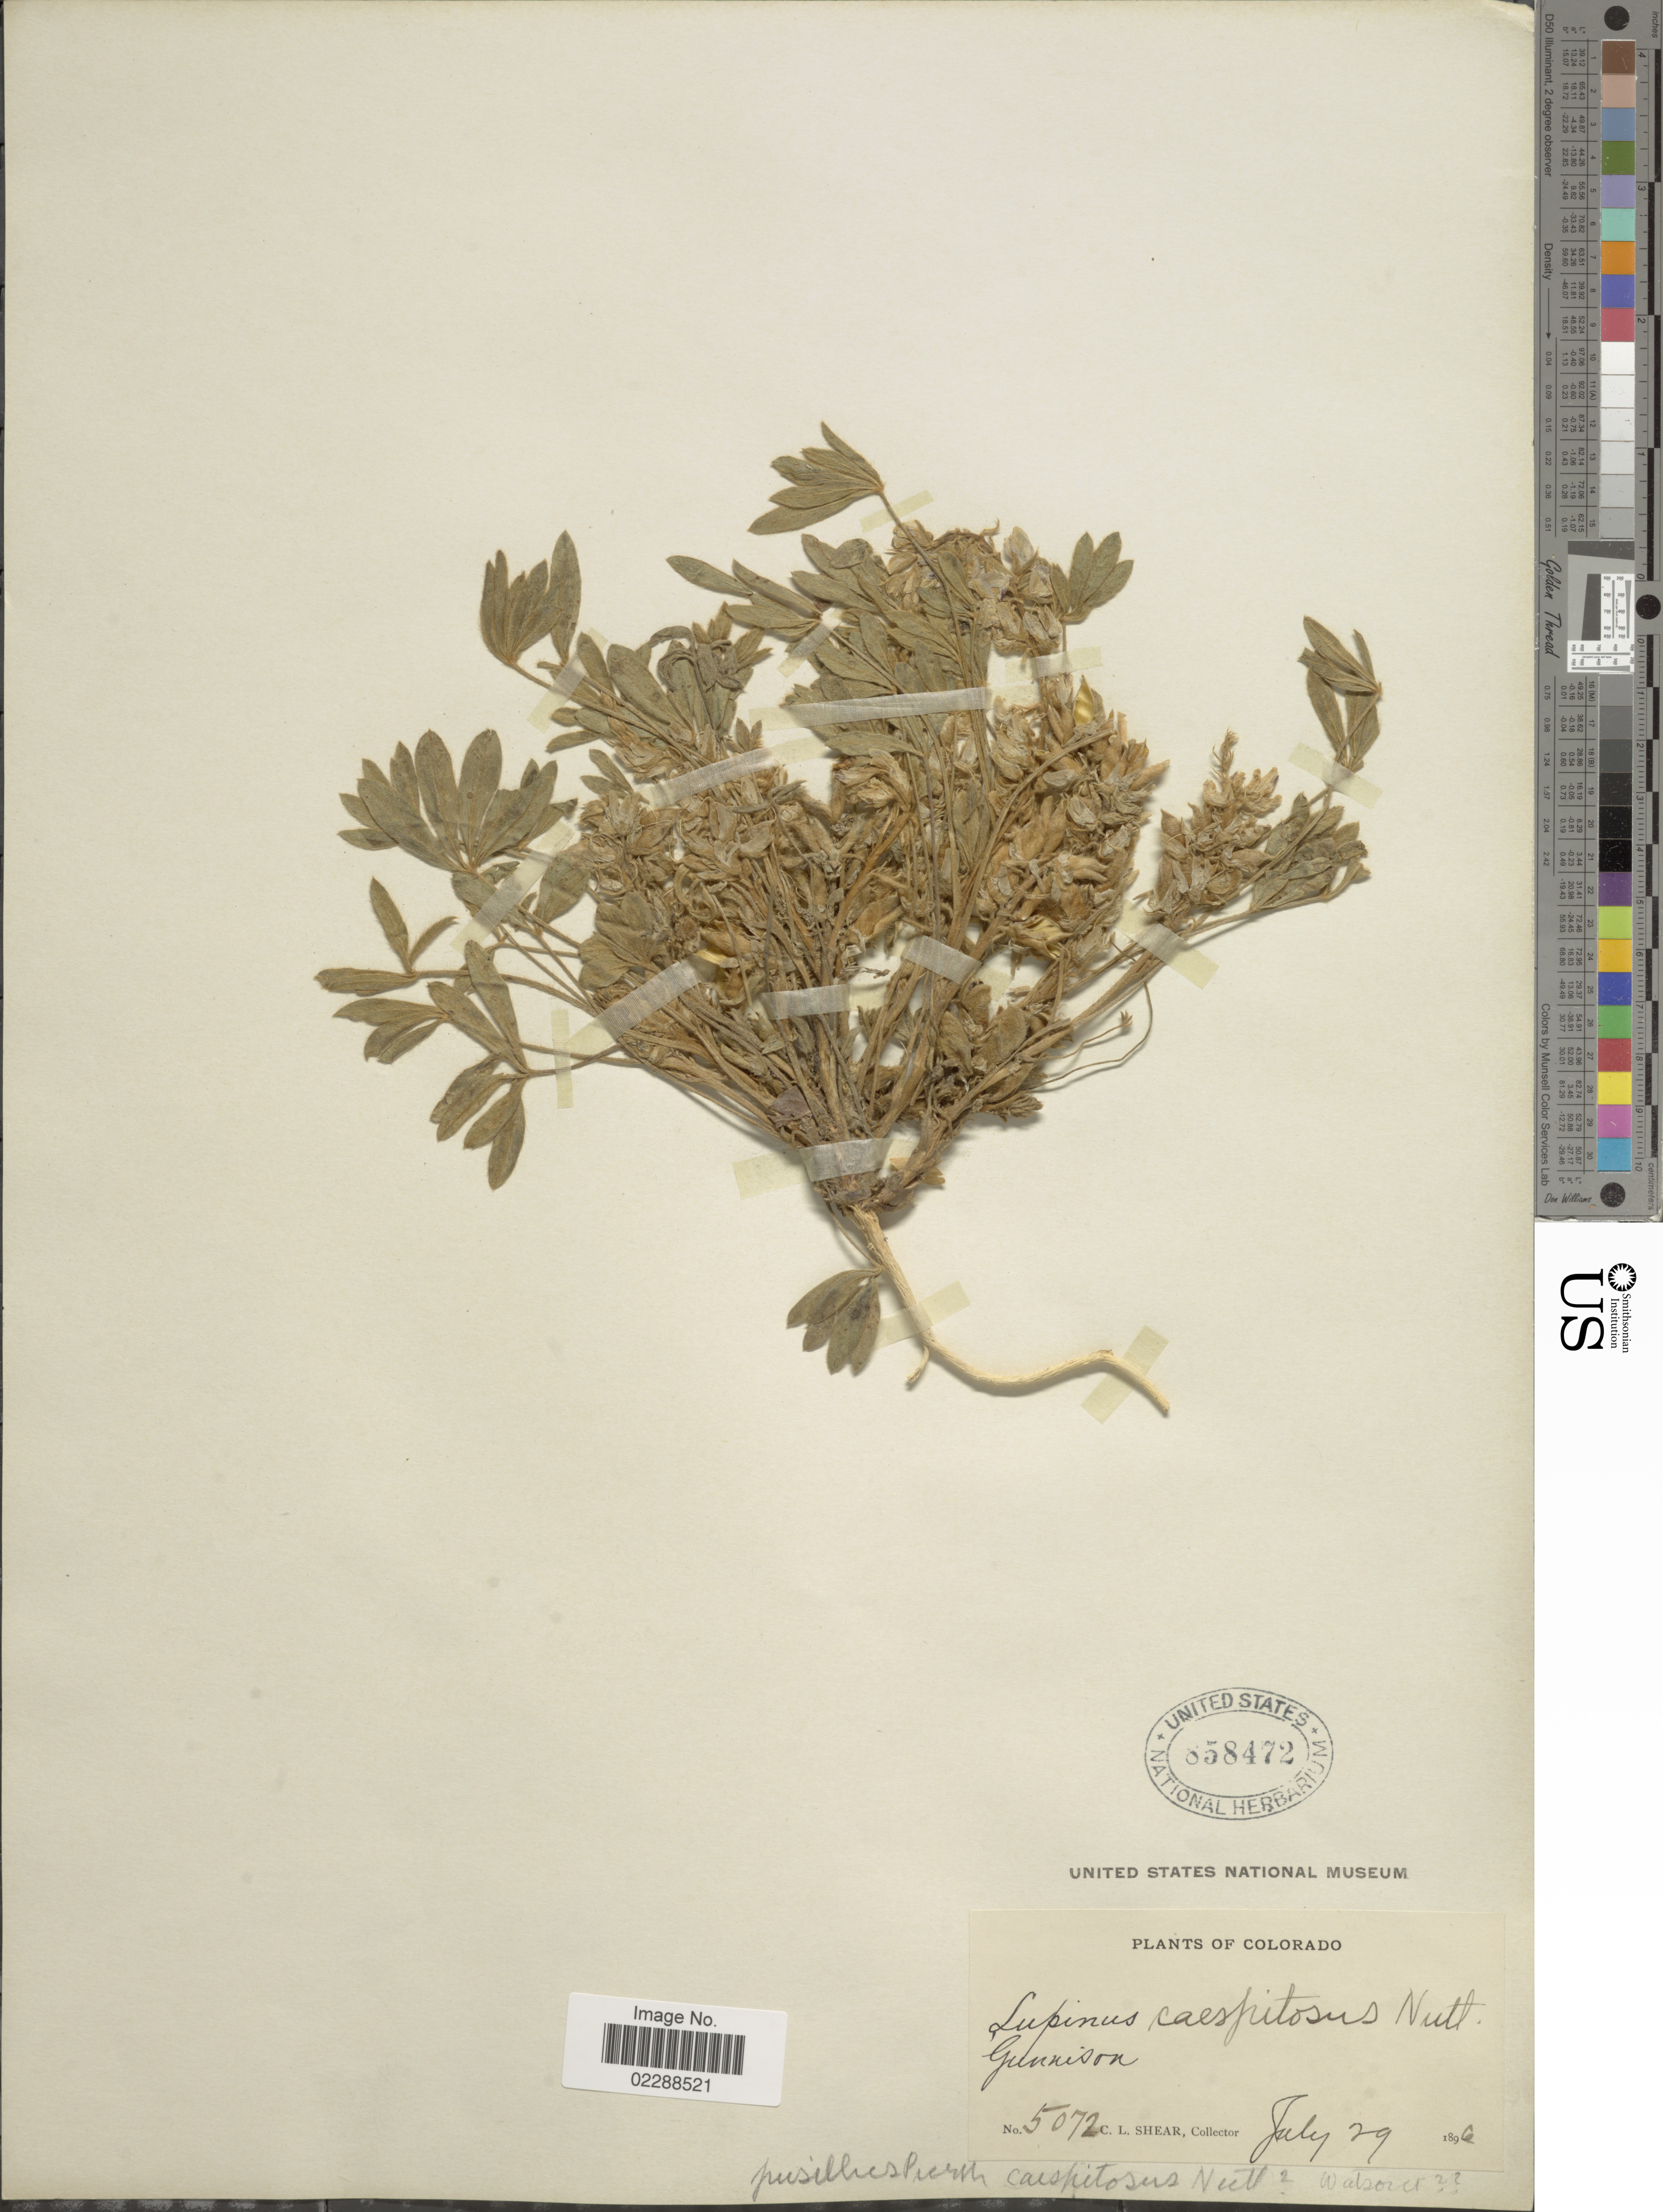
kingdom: Plantae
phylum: Tracheophyta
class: Magnoliopsida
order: Fabales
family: Fabaceae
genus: Lupinus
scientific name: Lupinus sp.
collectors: C. L. Shear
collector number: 5072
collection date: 1896-07-29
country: United States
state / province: Colorado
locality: Gunnison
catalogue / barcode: US 858472